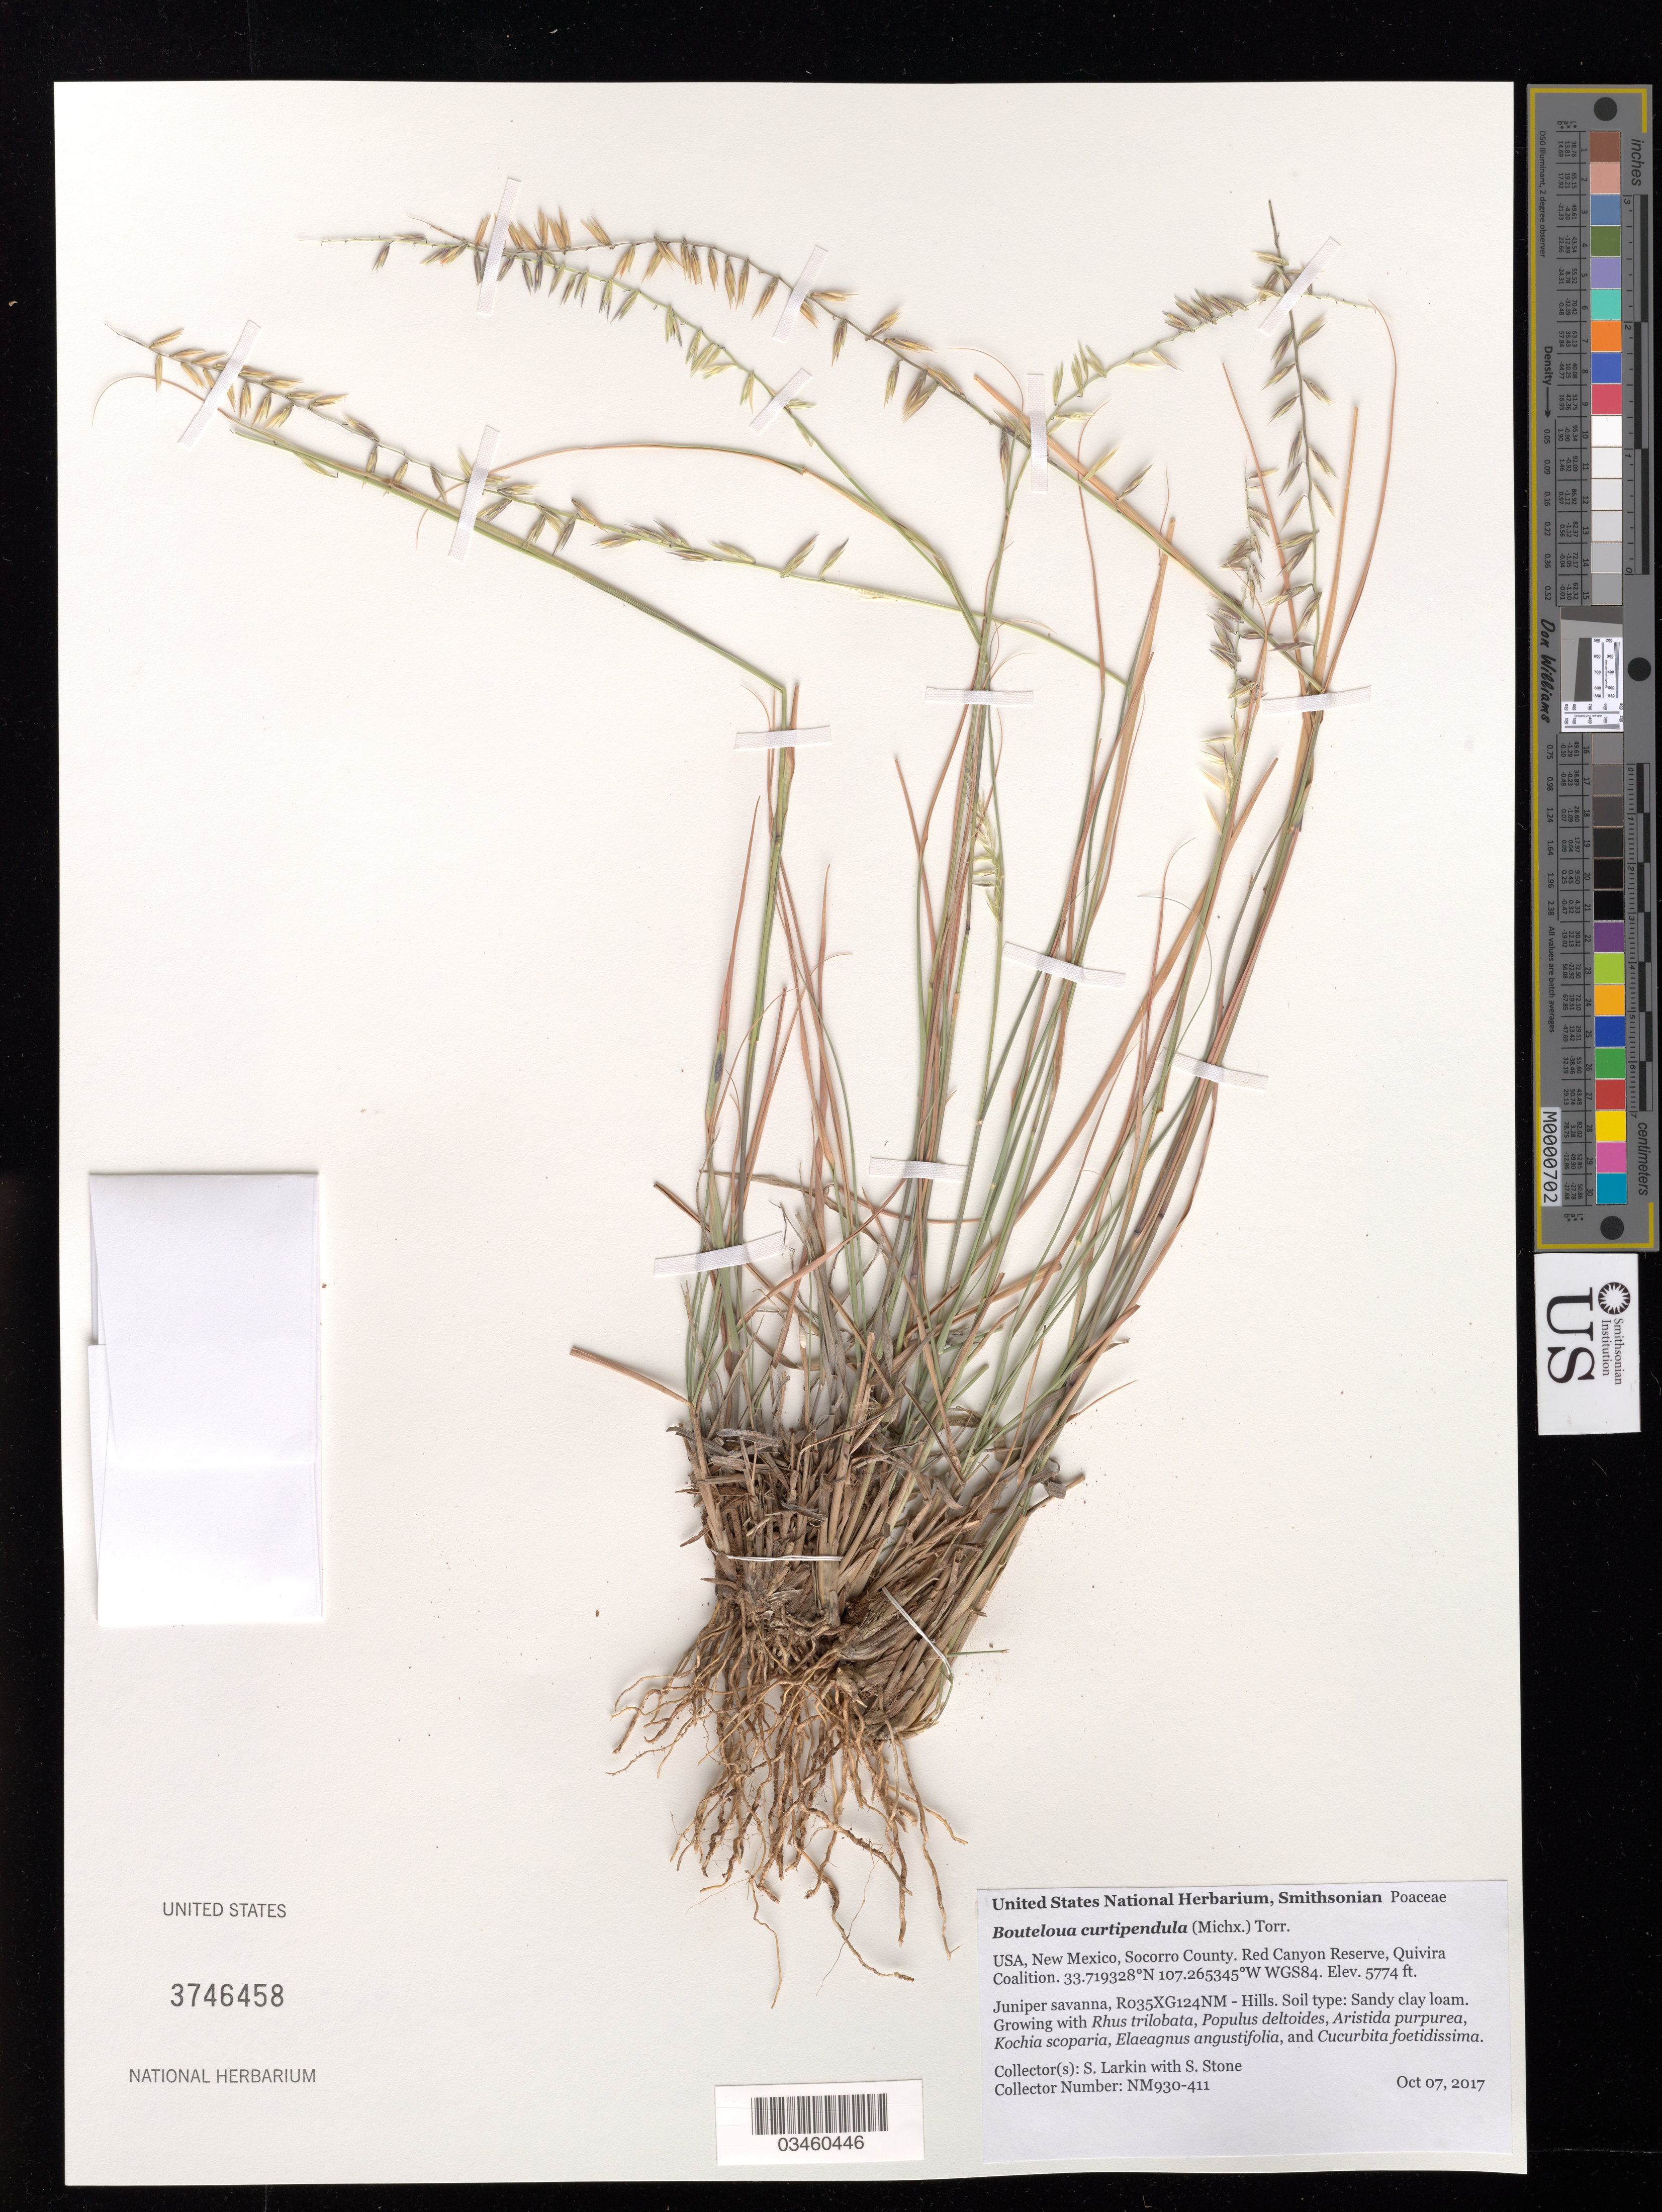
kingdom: Plantae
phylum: Tracheophyta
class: Liliopsida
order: Poales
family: Poaceae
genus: Bouteloua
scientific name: Bouteloua curtipendula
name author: (Michx.) Torr.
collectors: S. Larkin & S. Stone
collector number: NM930-411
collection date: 2017-10-07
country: United States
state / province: New Mexico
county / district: Socorro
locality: Red Canyon Reserve, Quivira Coalition.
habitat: R035XG124NM - Hills. Juniper savanna. Sandy clay loam.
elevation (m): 1760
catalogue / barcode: US 3746458